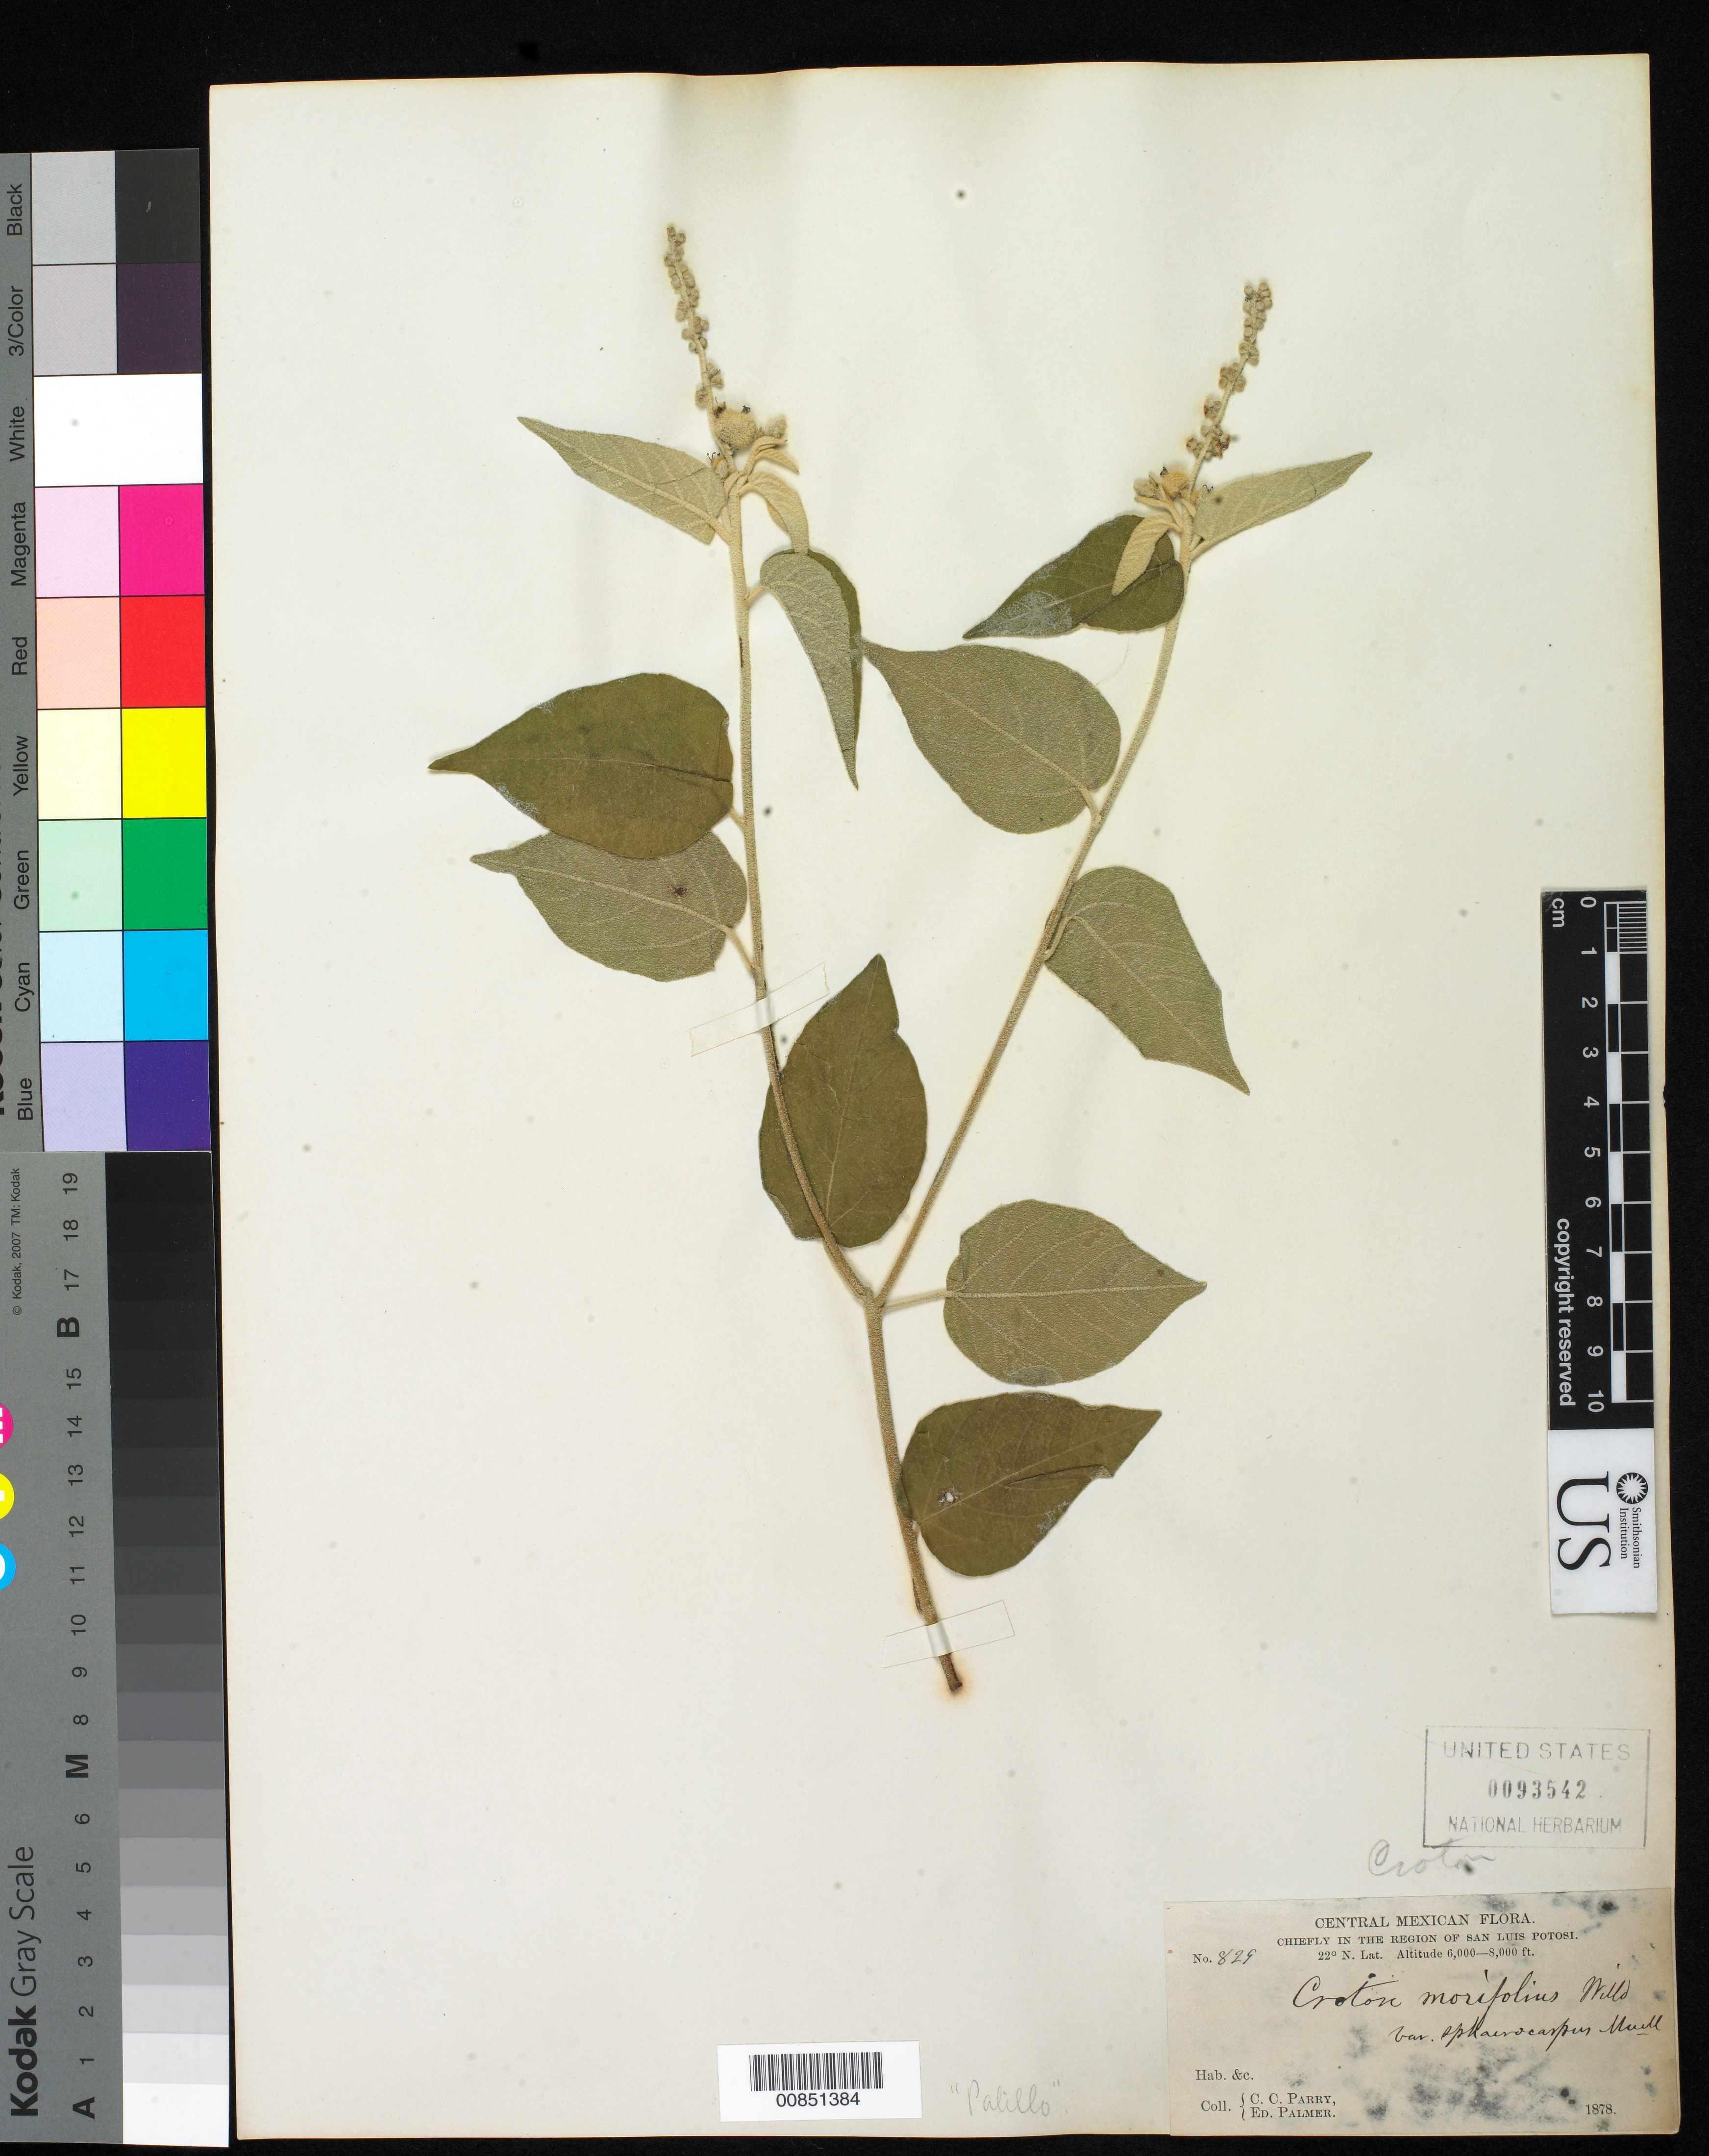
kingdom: Plantae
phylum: Tracheophyta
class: Magnoliopsida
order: Malpighiales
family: Euphorbiaceae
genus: Croton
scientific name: Croton morifolius var. sphaerocarpus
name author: (Kunth) Müll. Arg.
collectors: C. C. Parry & E. Palmer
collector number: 829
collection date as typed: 1878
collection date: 1878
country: Mexico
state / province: San Luis Potosí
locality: Chiefly in the region of San Luis Potosí.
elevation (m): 1829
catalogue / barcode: US 93542